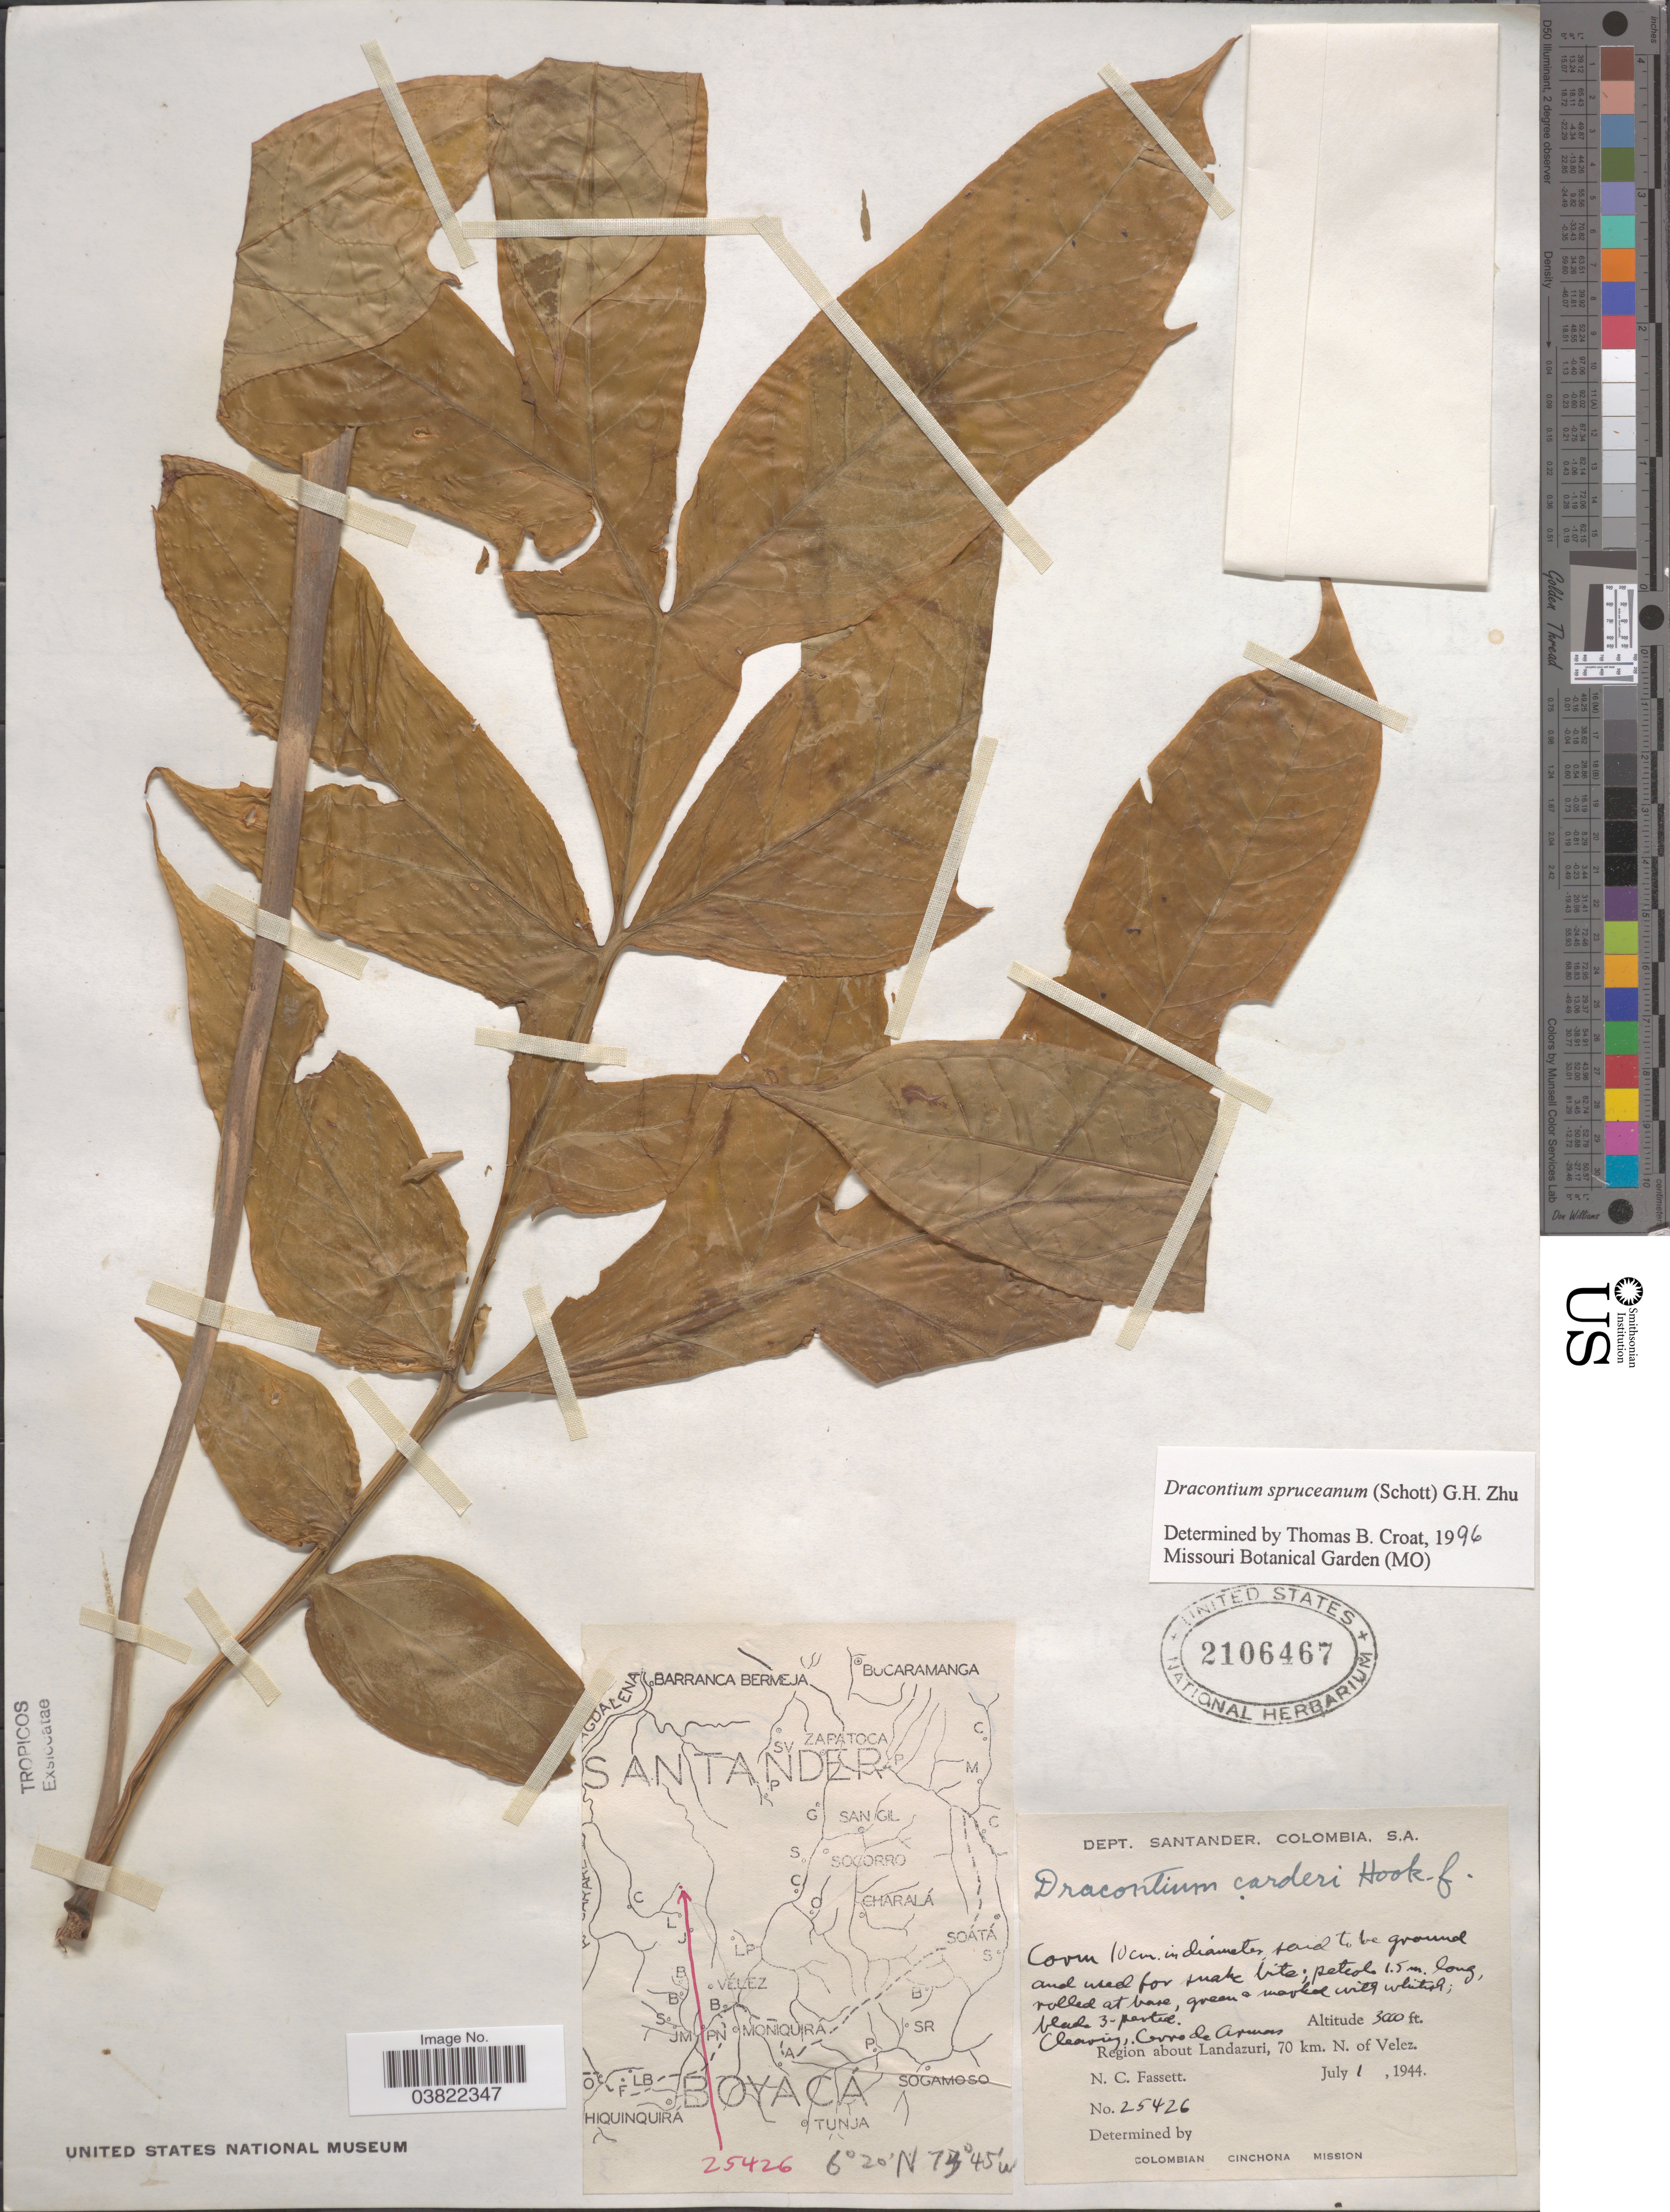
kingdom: Plantae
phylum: Tracheophyta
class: Liliopsida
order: Alismatales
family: Araceae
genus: Dracontium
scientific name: Dracontium spruceanum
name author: (Schott) G.H. Zhu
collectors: N. C. Fassett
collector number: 25426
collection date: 1944-07-01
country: Colombia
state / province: Santander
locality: Dept. Santander. Cerro de Armas. Region about Landazuri, 70 km. N. of Velez.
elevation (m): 914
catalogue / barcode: US 2106467